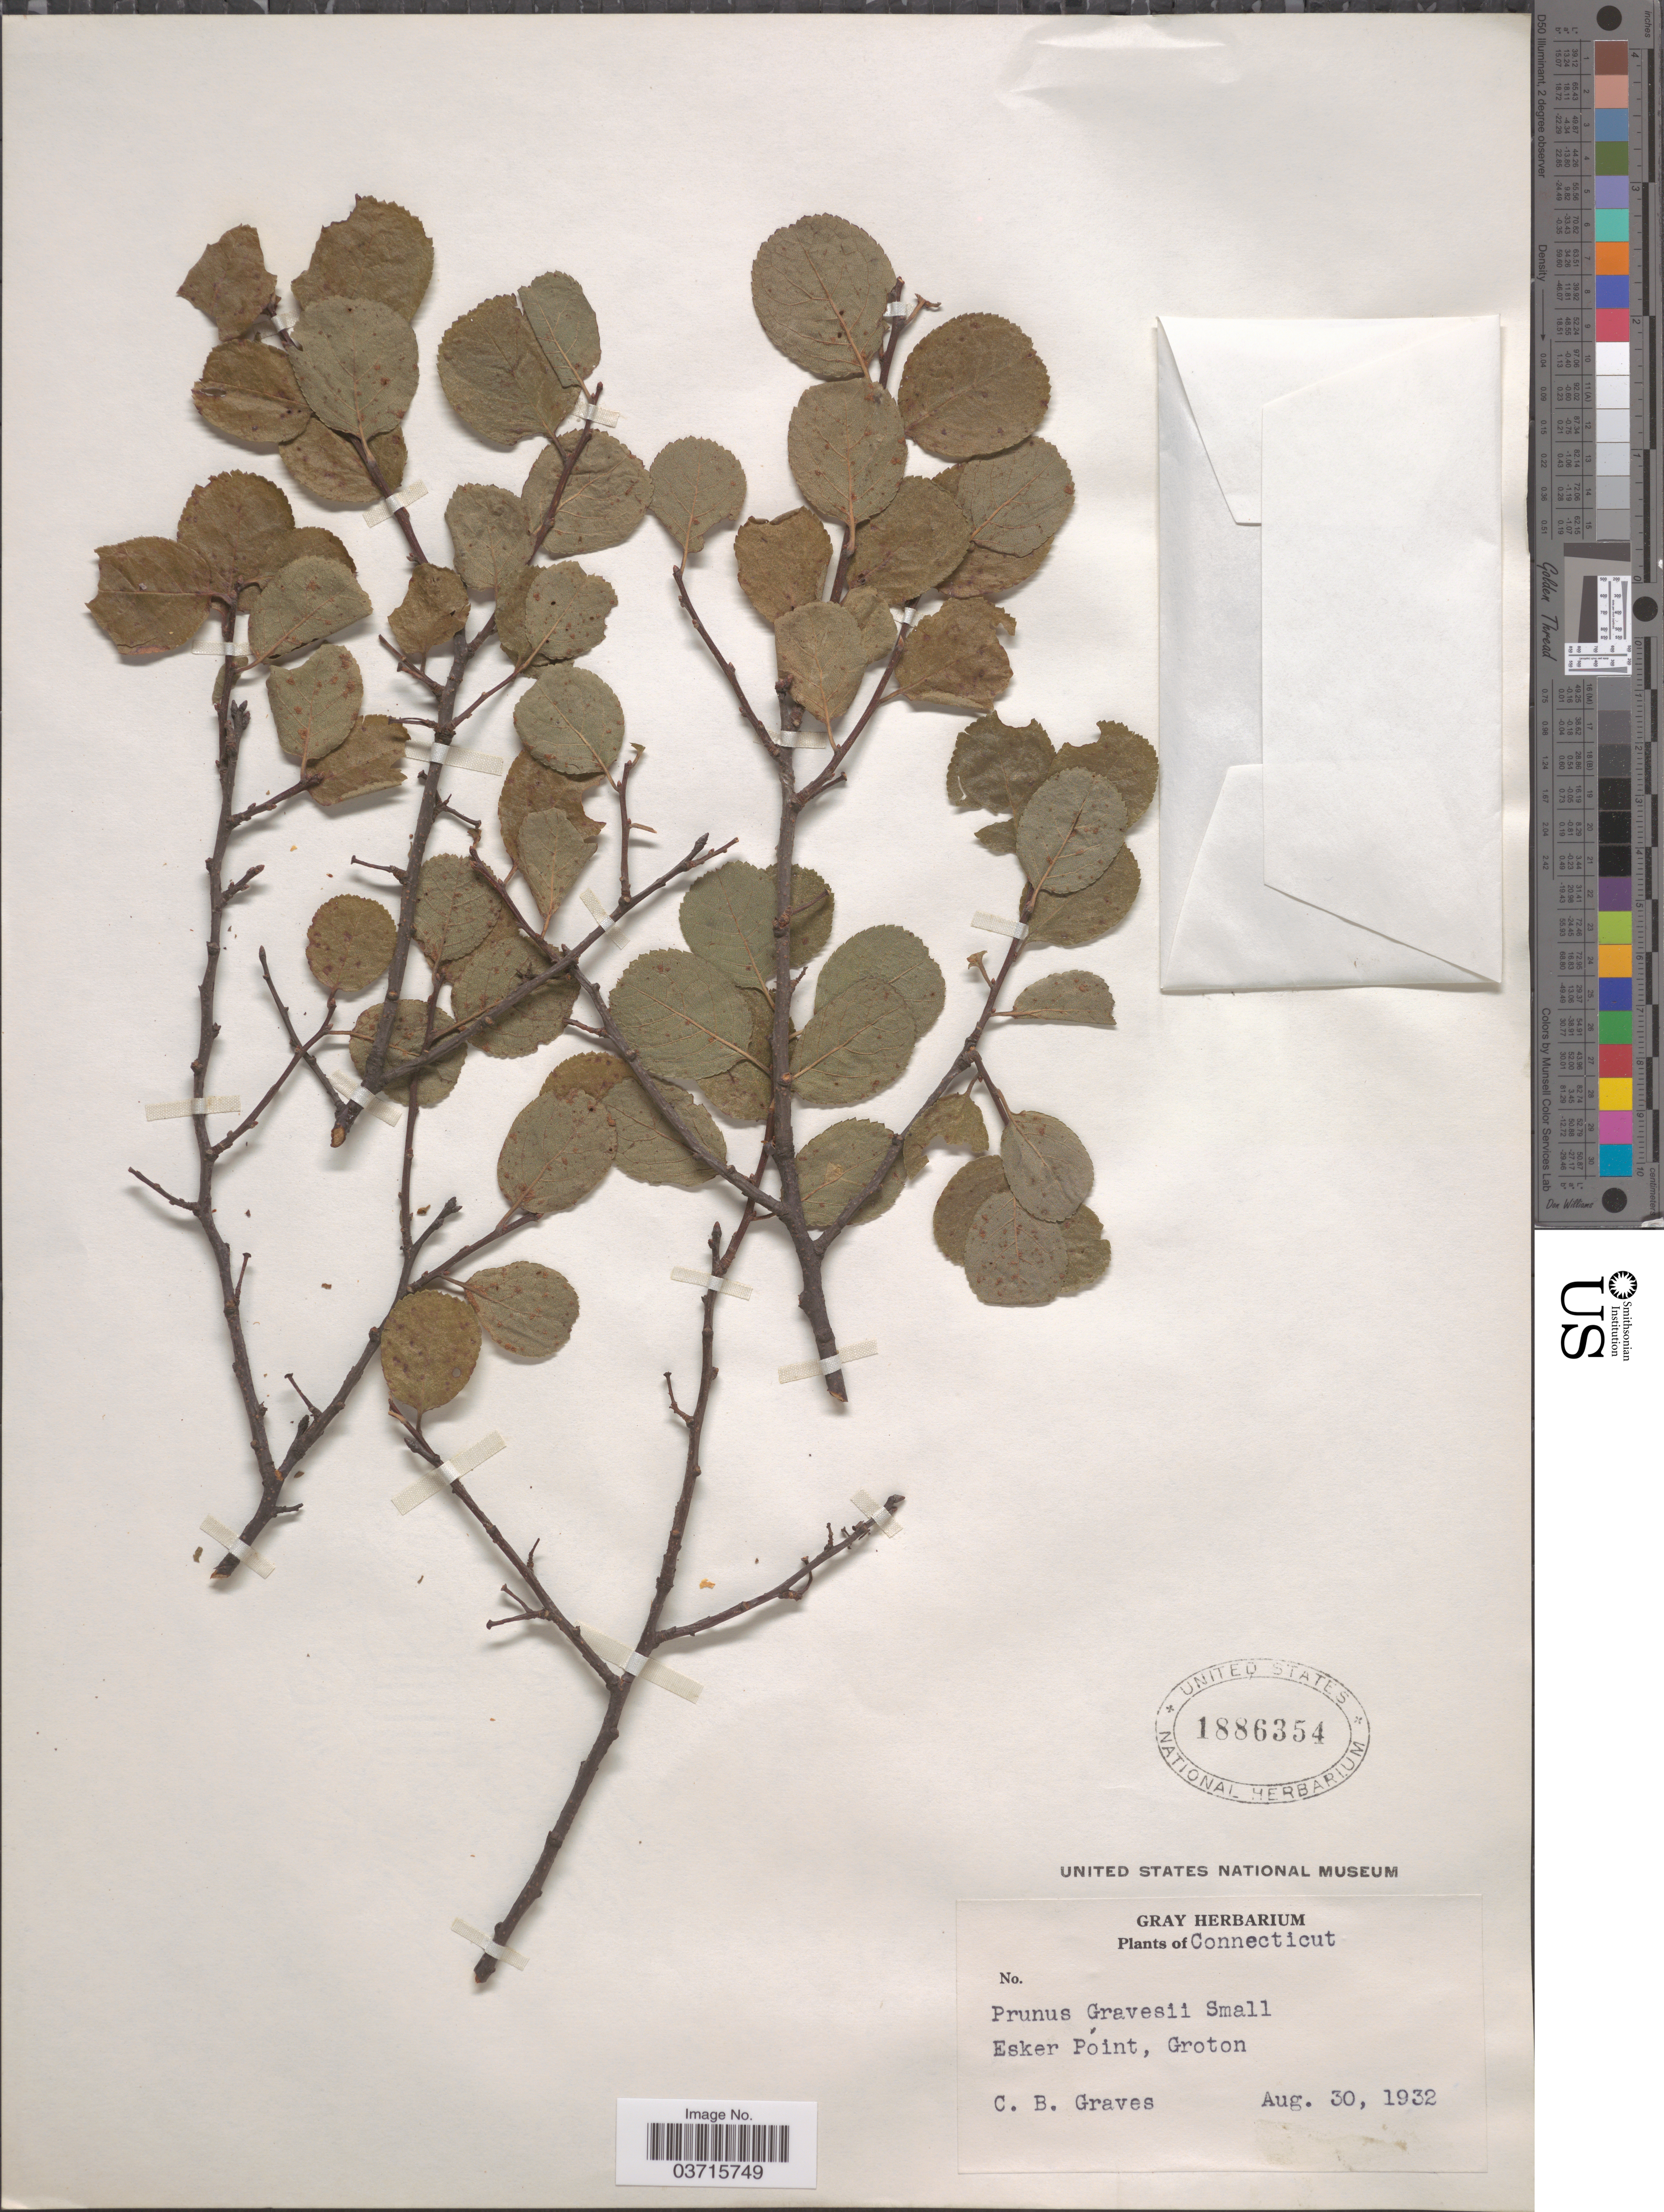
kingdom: Plantae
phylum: Tracheophyta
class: Magnoliopsida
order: Rosales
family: Rosaceae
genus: Prunus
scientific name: Prunus gravesii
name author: Small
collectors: C. Graves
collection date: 1932-08-30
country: United States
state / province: Connecticut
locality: Esker Point, Groton.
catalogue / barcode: US 1886354